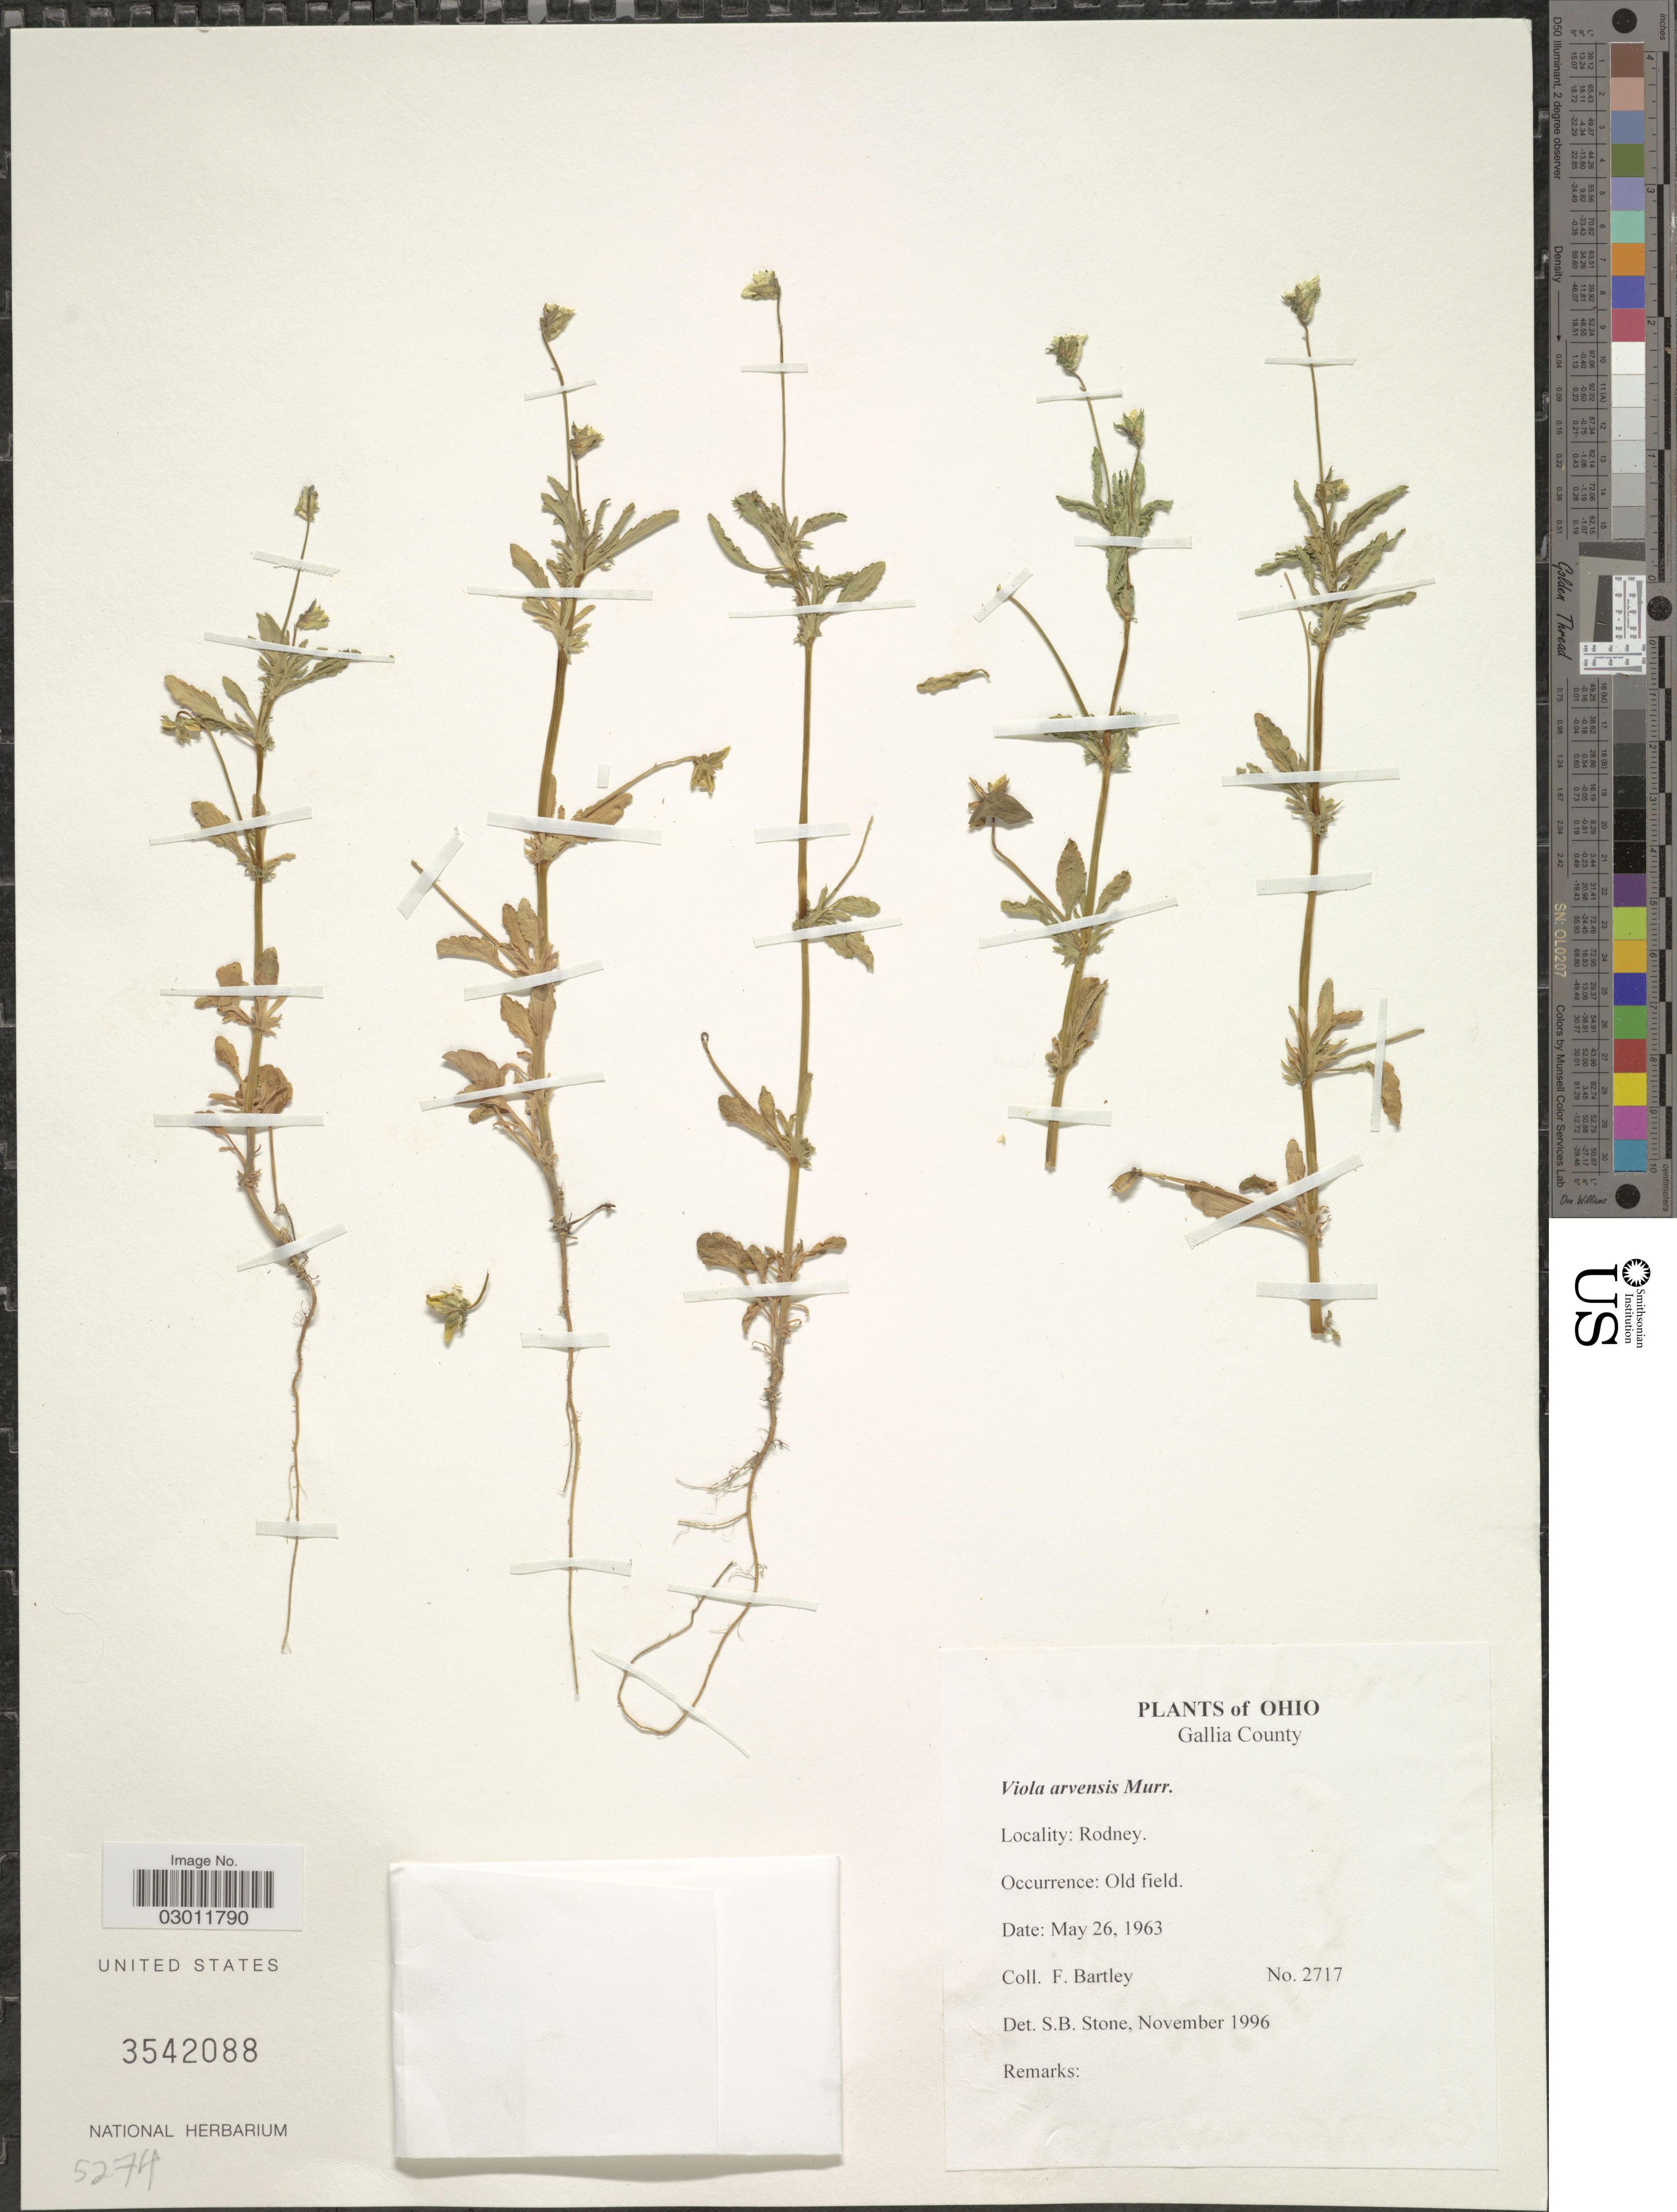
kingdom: Plantae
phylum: Tracheophyta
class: Magnoliopsida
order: Malpighiales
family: Violaceae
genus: Viola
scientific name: Viola arvensis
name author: Murray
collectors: F. Bartley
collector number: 2717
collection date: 1963-05-26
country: United States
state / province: Ohio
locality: Gallia County. Rodney. Old field.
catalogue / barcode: US 3542088